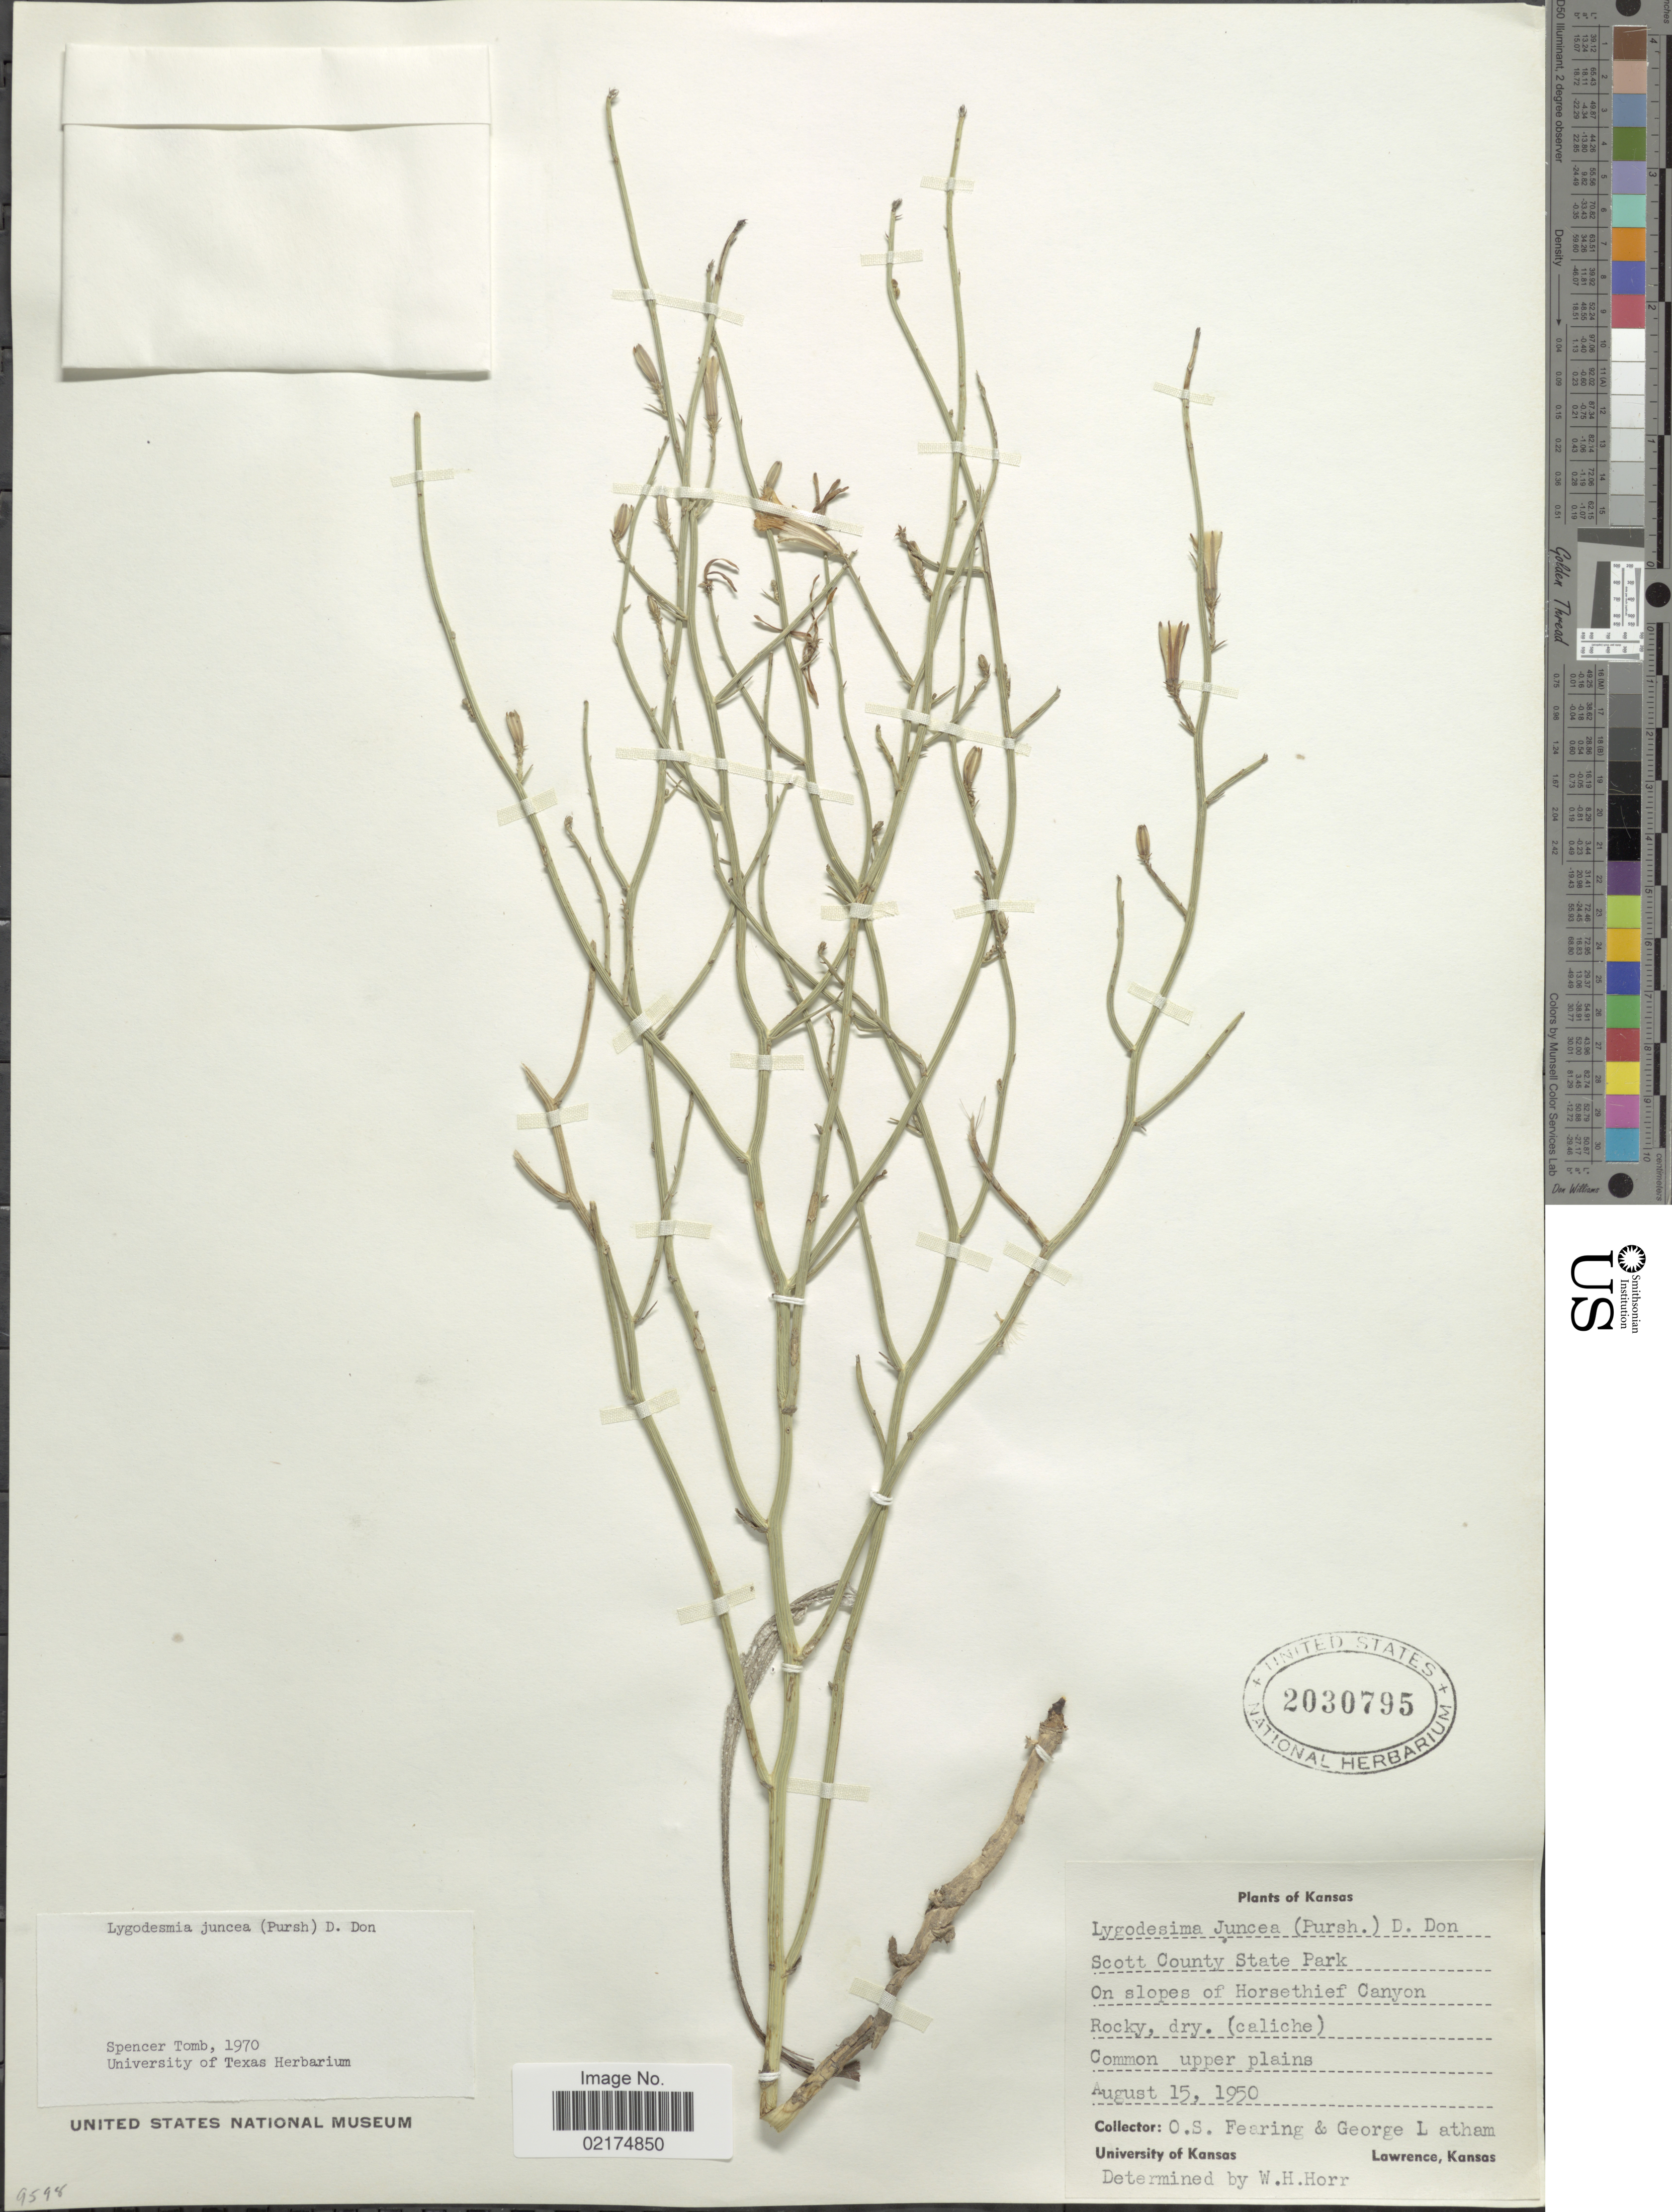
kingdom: Plantae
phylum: Tracheophyta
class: Magnoliopsida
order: Asterales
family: Asteraceae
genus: Lygodesmia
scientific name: Lygodesmia juncea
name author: D. Don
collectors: O. S. Fearing & G. Latham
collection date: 1950-08-15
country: United States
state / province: Kansas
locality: Scott County State Park, On slopes of Horsethief Canyon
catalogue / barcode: US 2030795